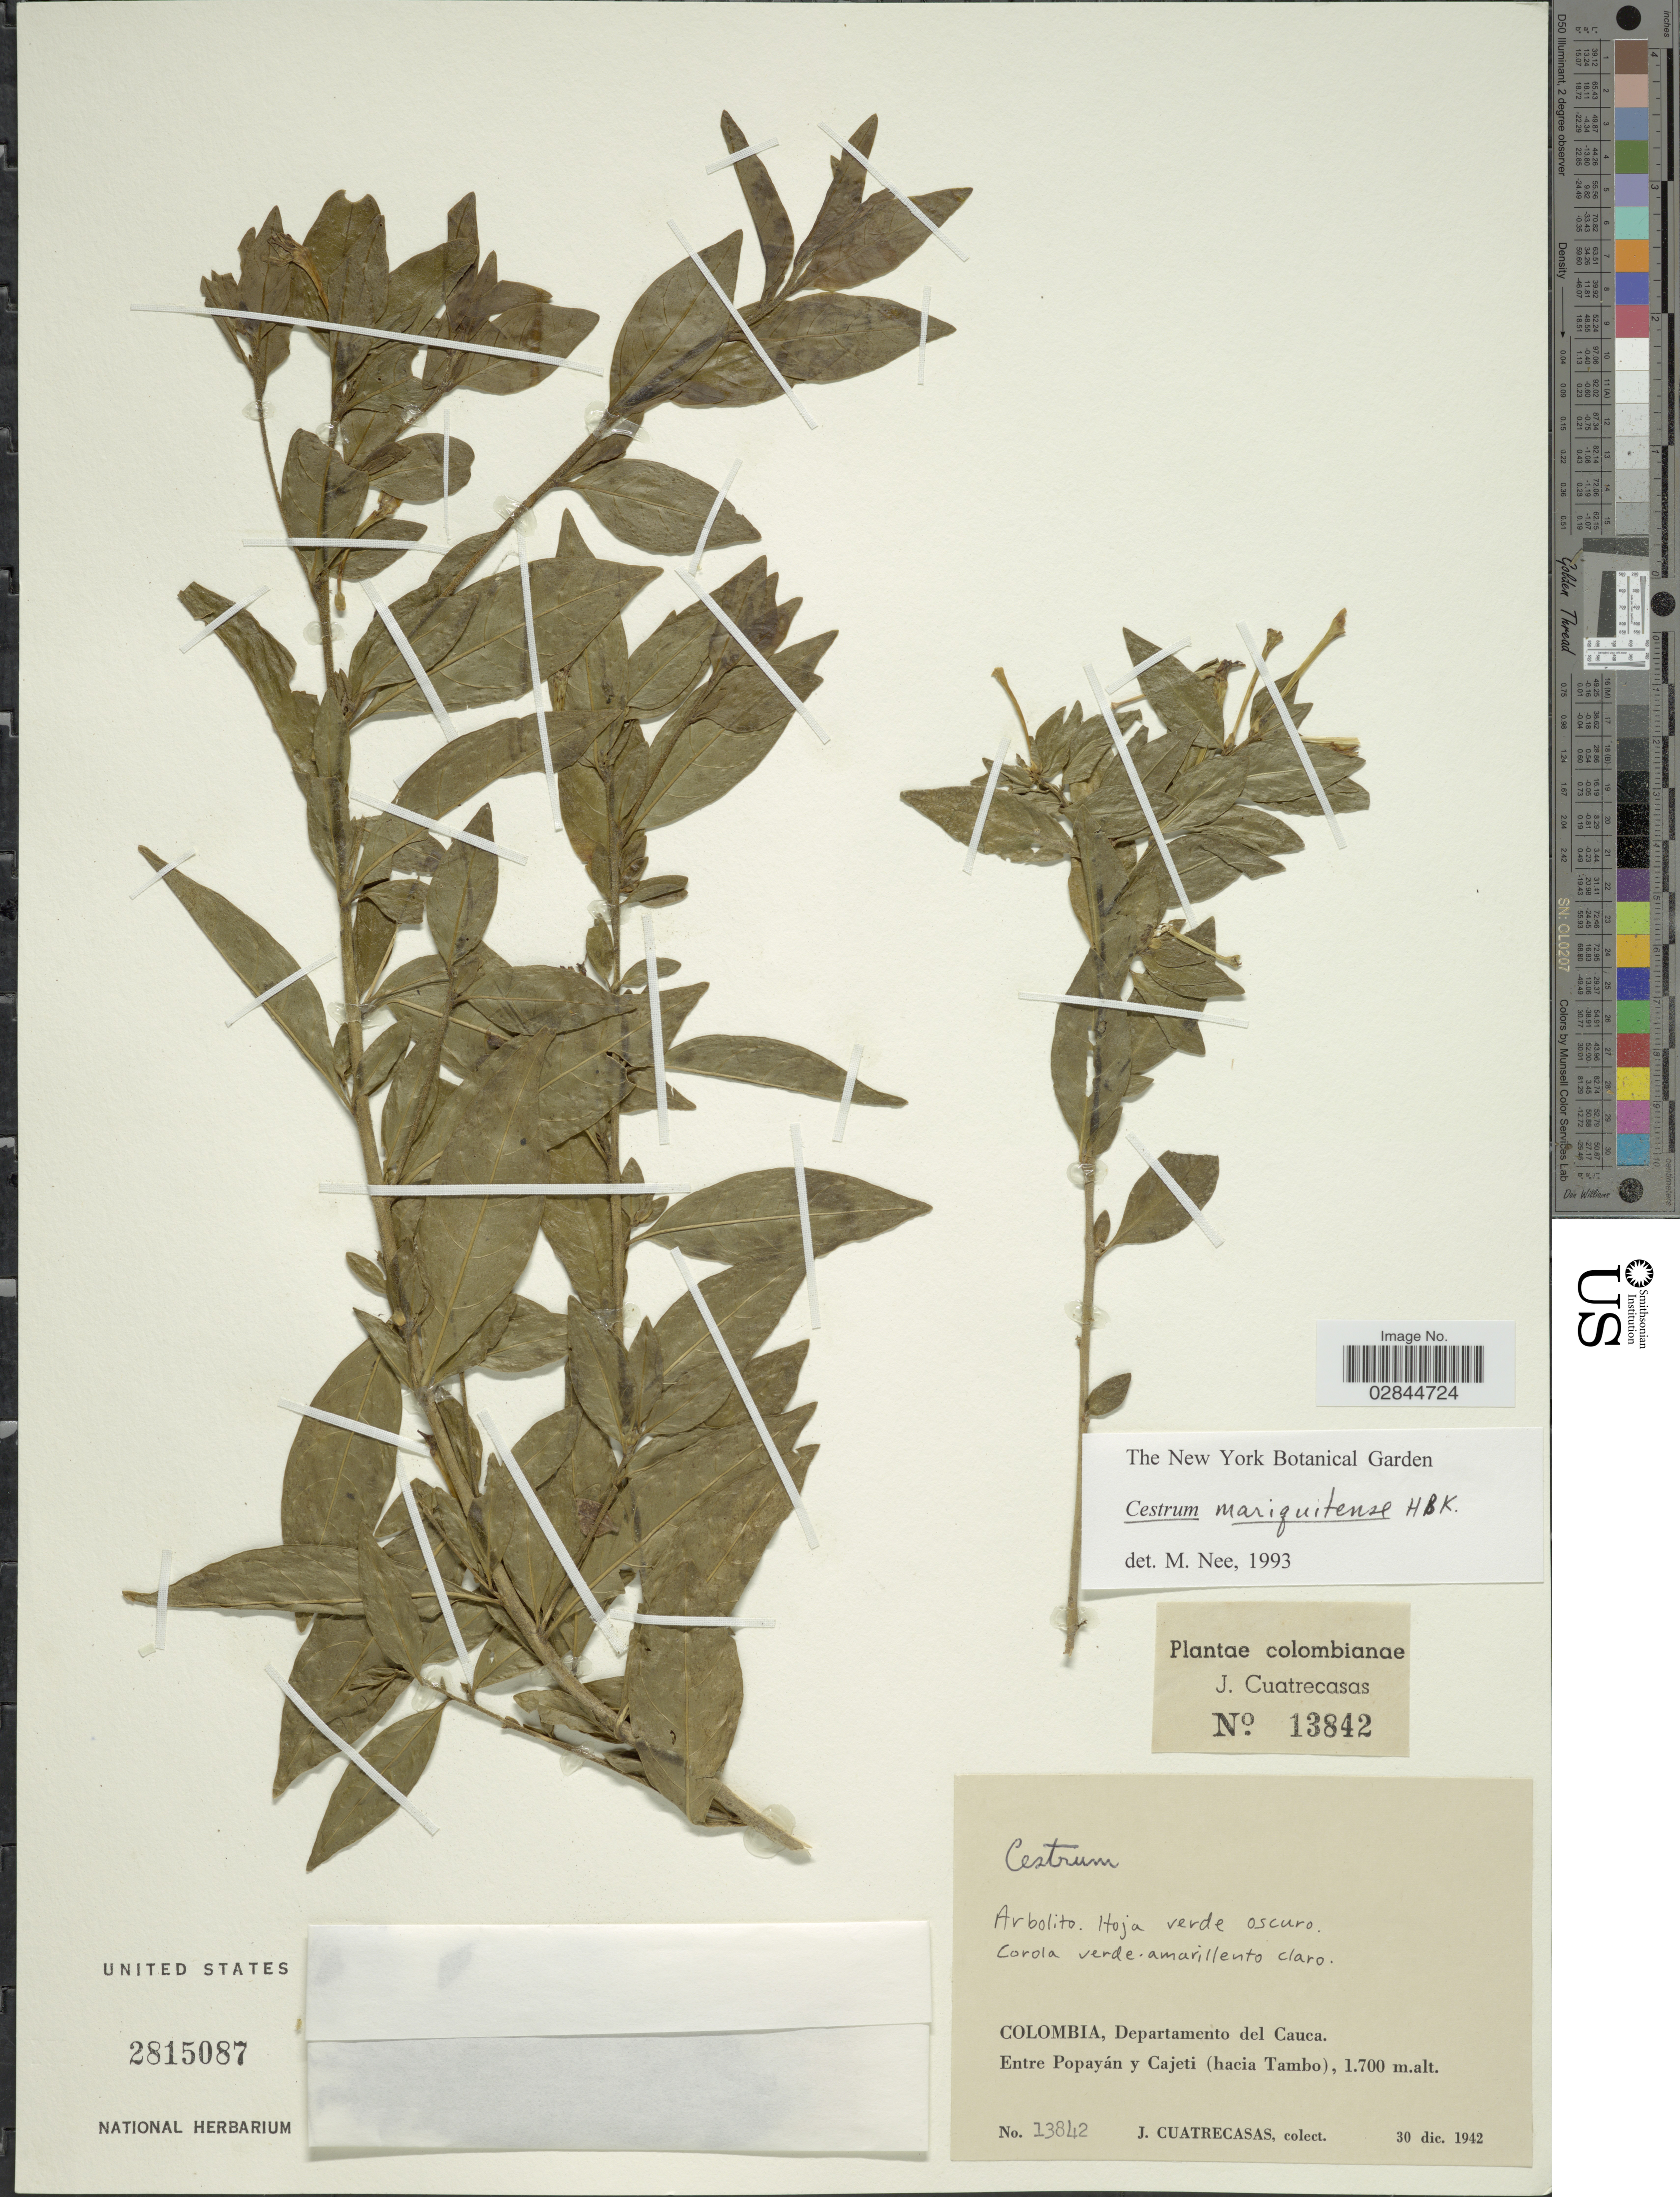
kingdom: Plantae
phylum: Tracheophyta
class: Magnoliopsida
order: Solanales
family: Solanaceae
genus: Cestrum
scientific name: Cestrum mariquitense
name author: Kunth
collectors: J. Cuatrecasas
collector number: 13842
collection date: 1942-12-30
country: Colombia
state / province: Cauca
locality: Departamento del Cauca. Entre Popáyan y Cajeti (hacia Tambo).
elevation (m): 1700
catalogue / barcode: US 2815087